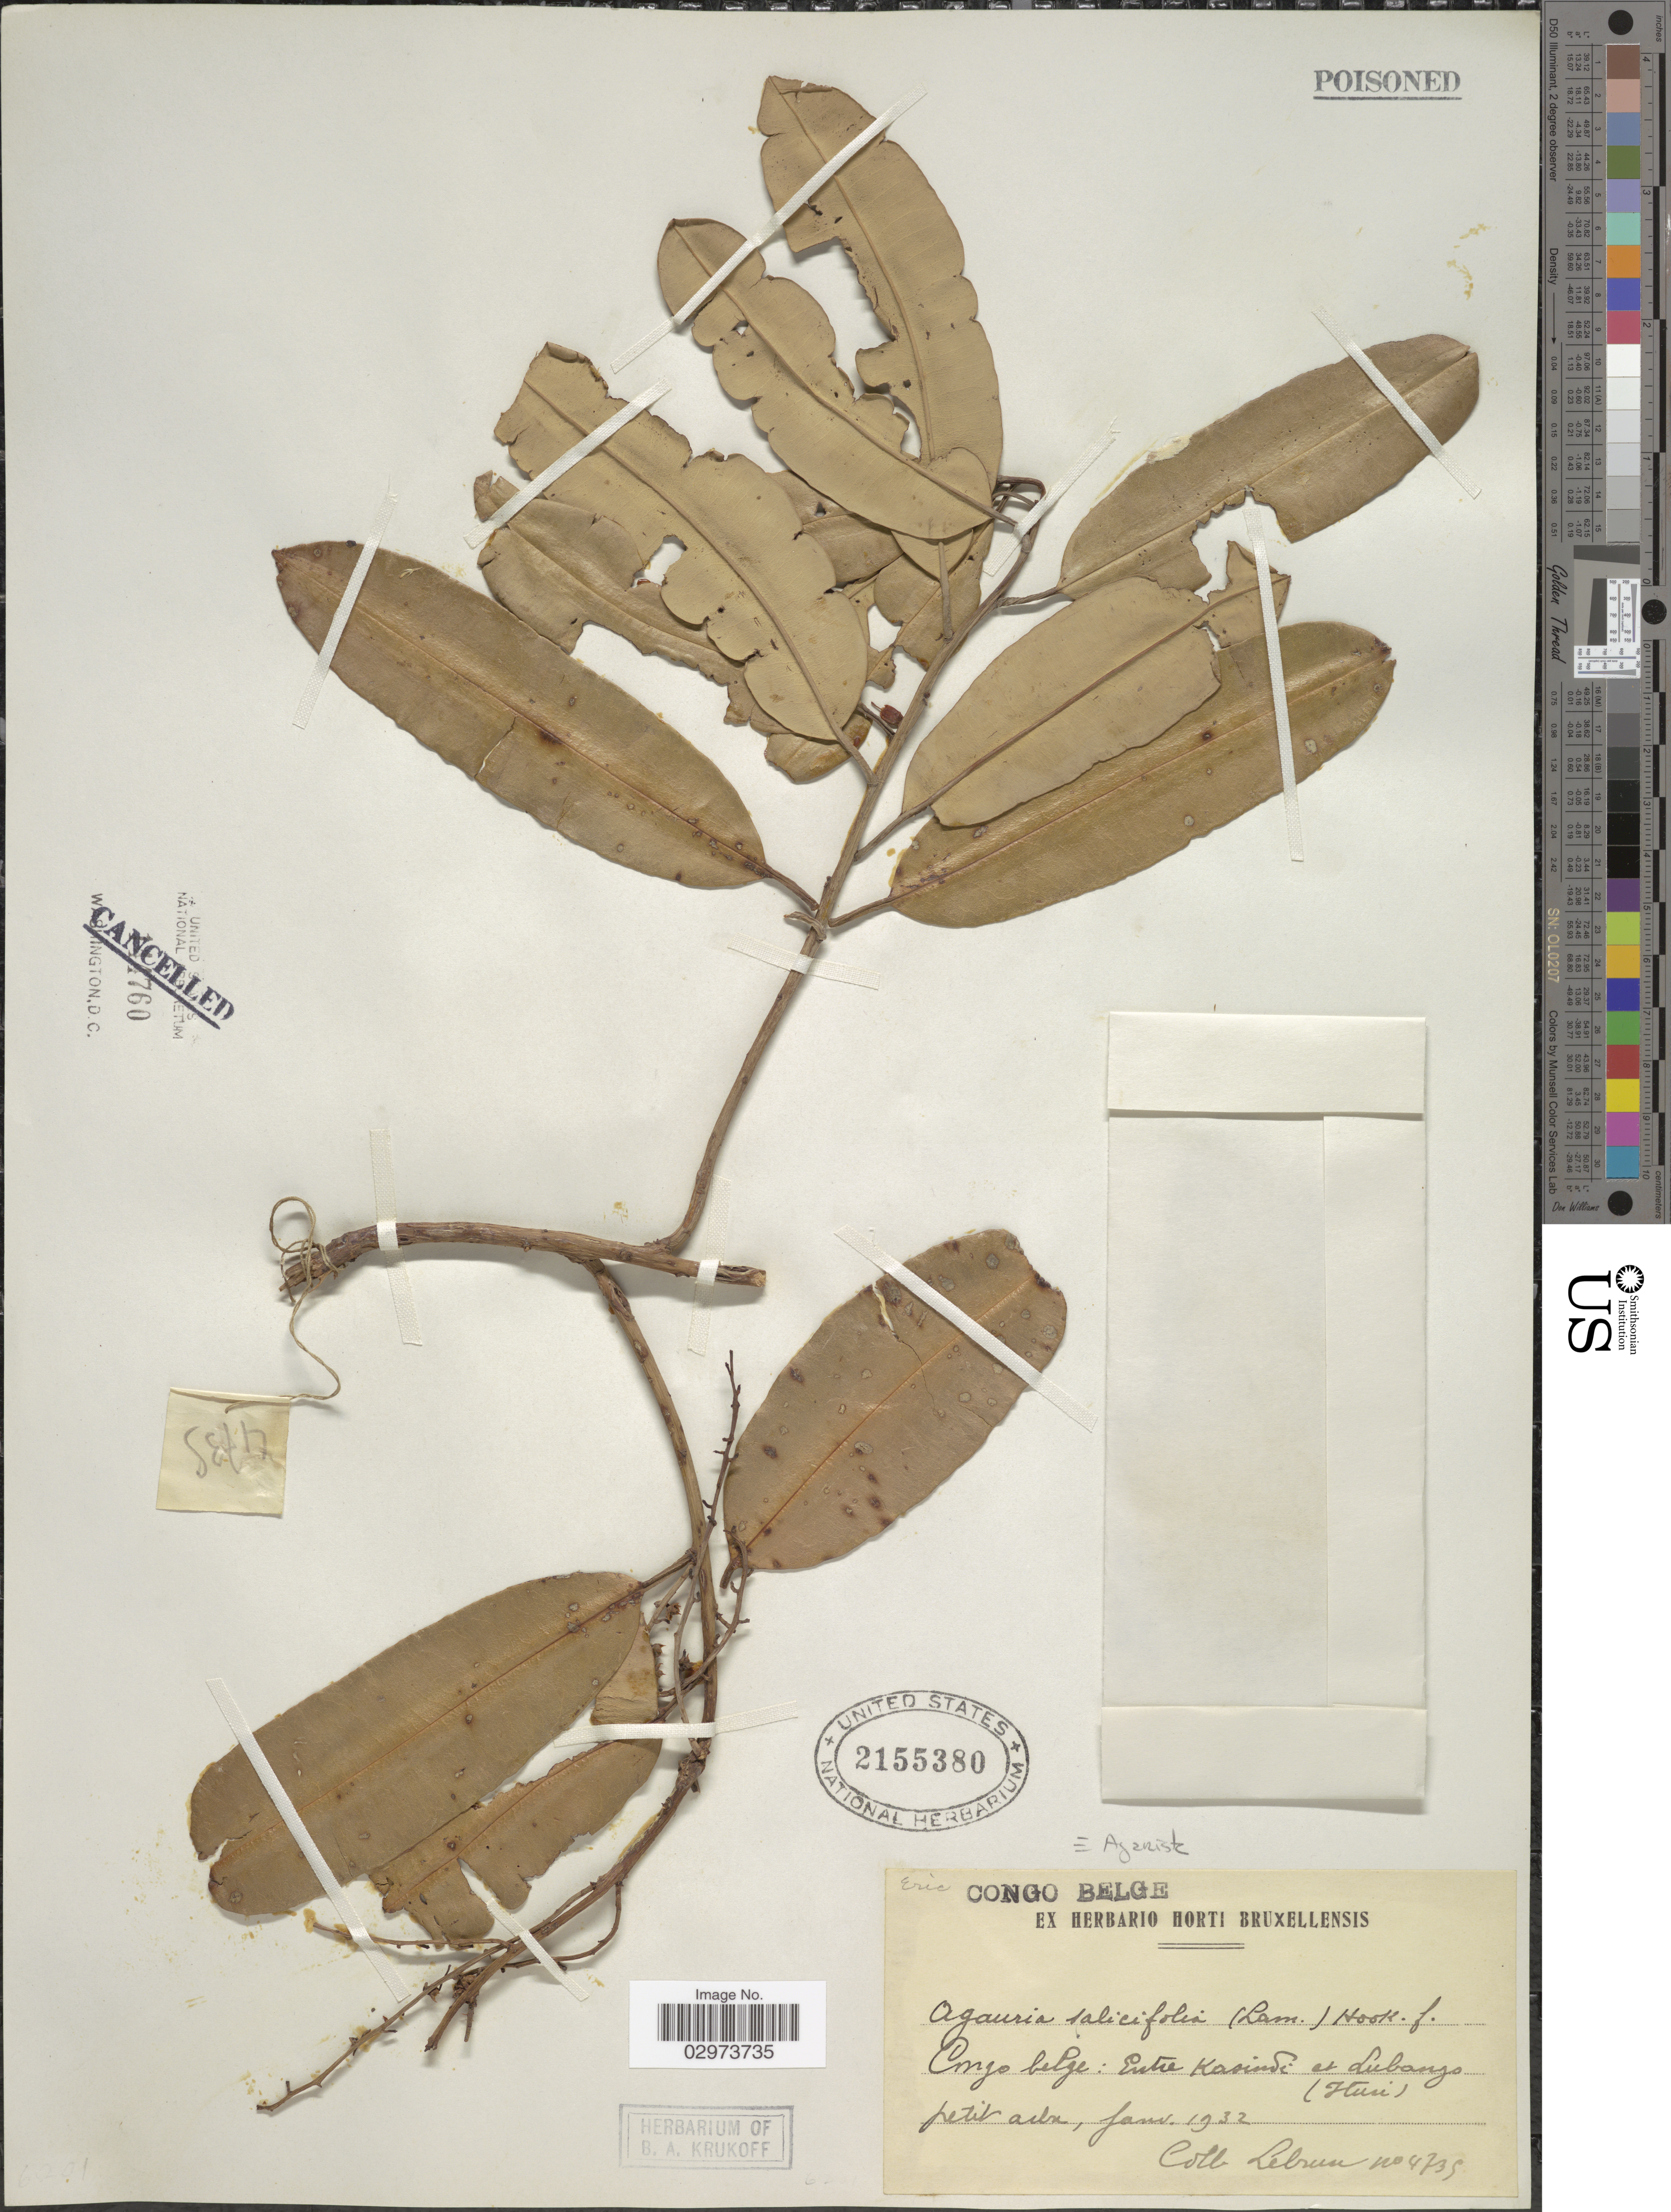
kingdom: Plantae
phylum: Tracheophyta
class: Magnoliopsida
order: Ericales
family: Ericaceae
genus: Agarista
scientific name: Agarista salicifolia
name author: (Lam.) G. Don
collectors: J.A. Lebrun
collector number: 4735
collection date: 1932-01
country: Congo, Democratic Republic of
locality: Congo belge: Entre Kasindi et Lubango (Ituri).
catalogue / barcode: US 2155380